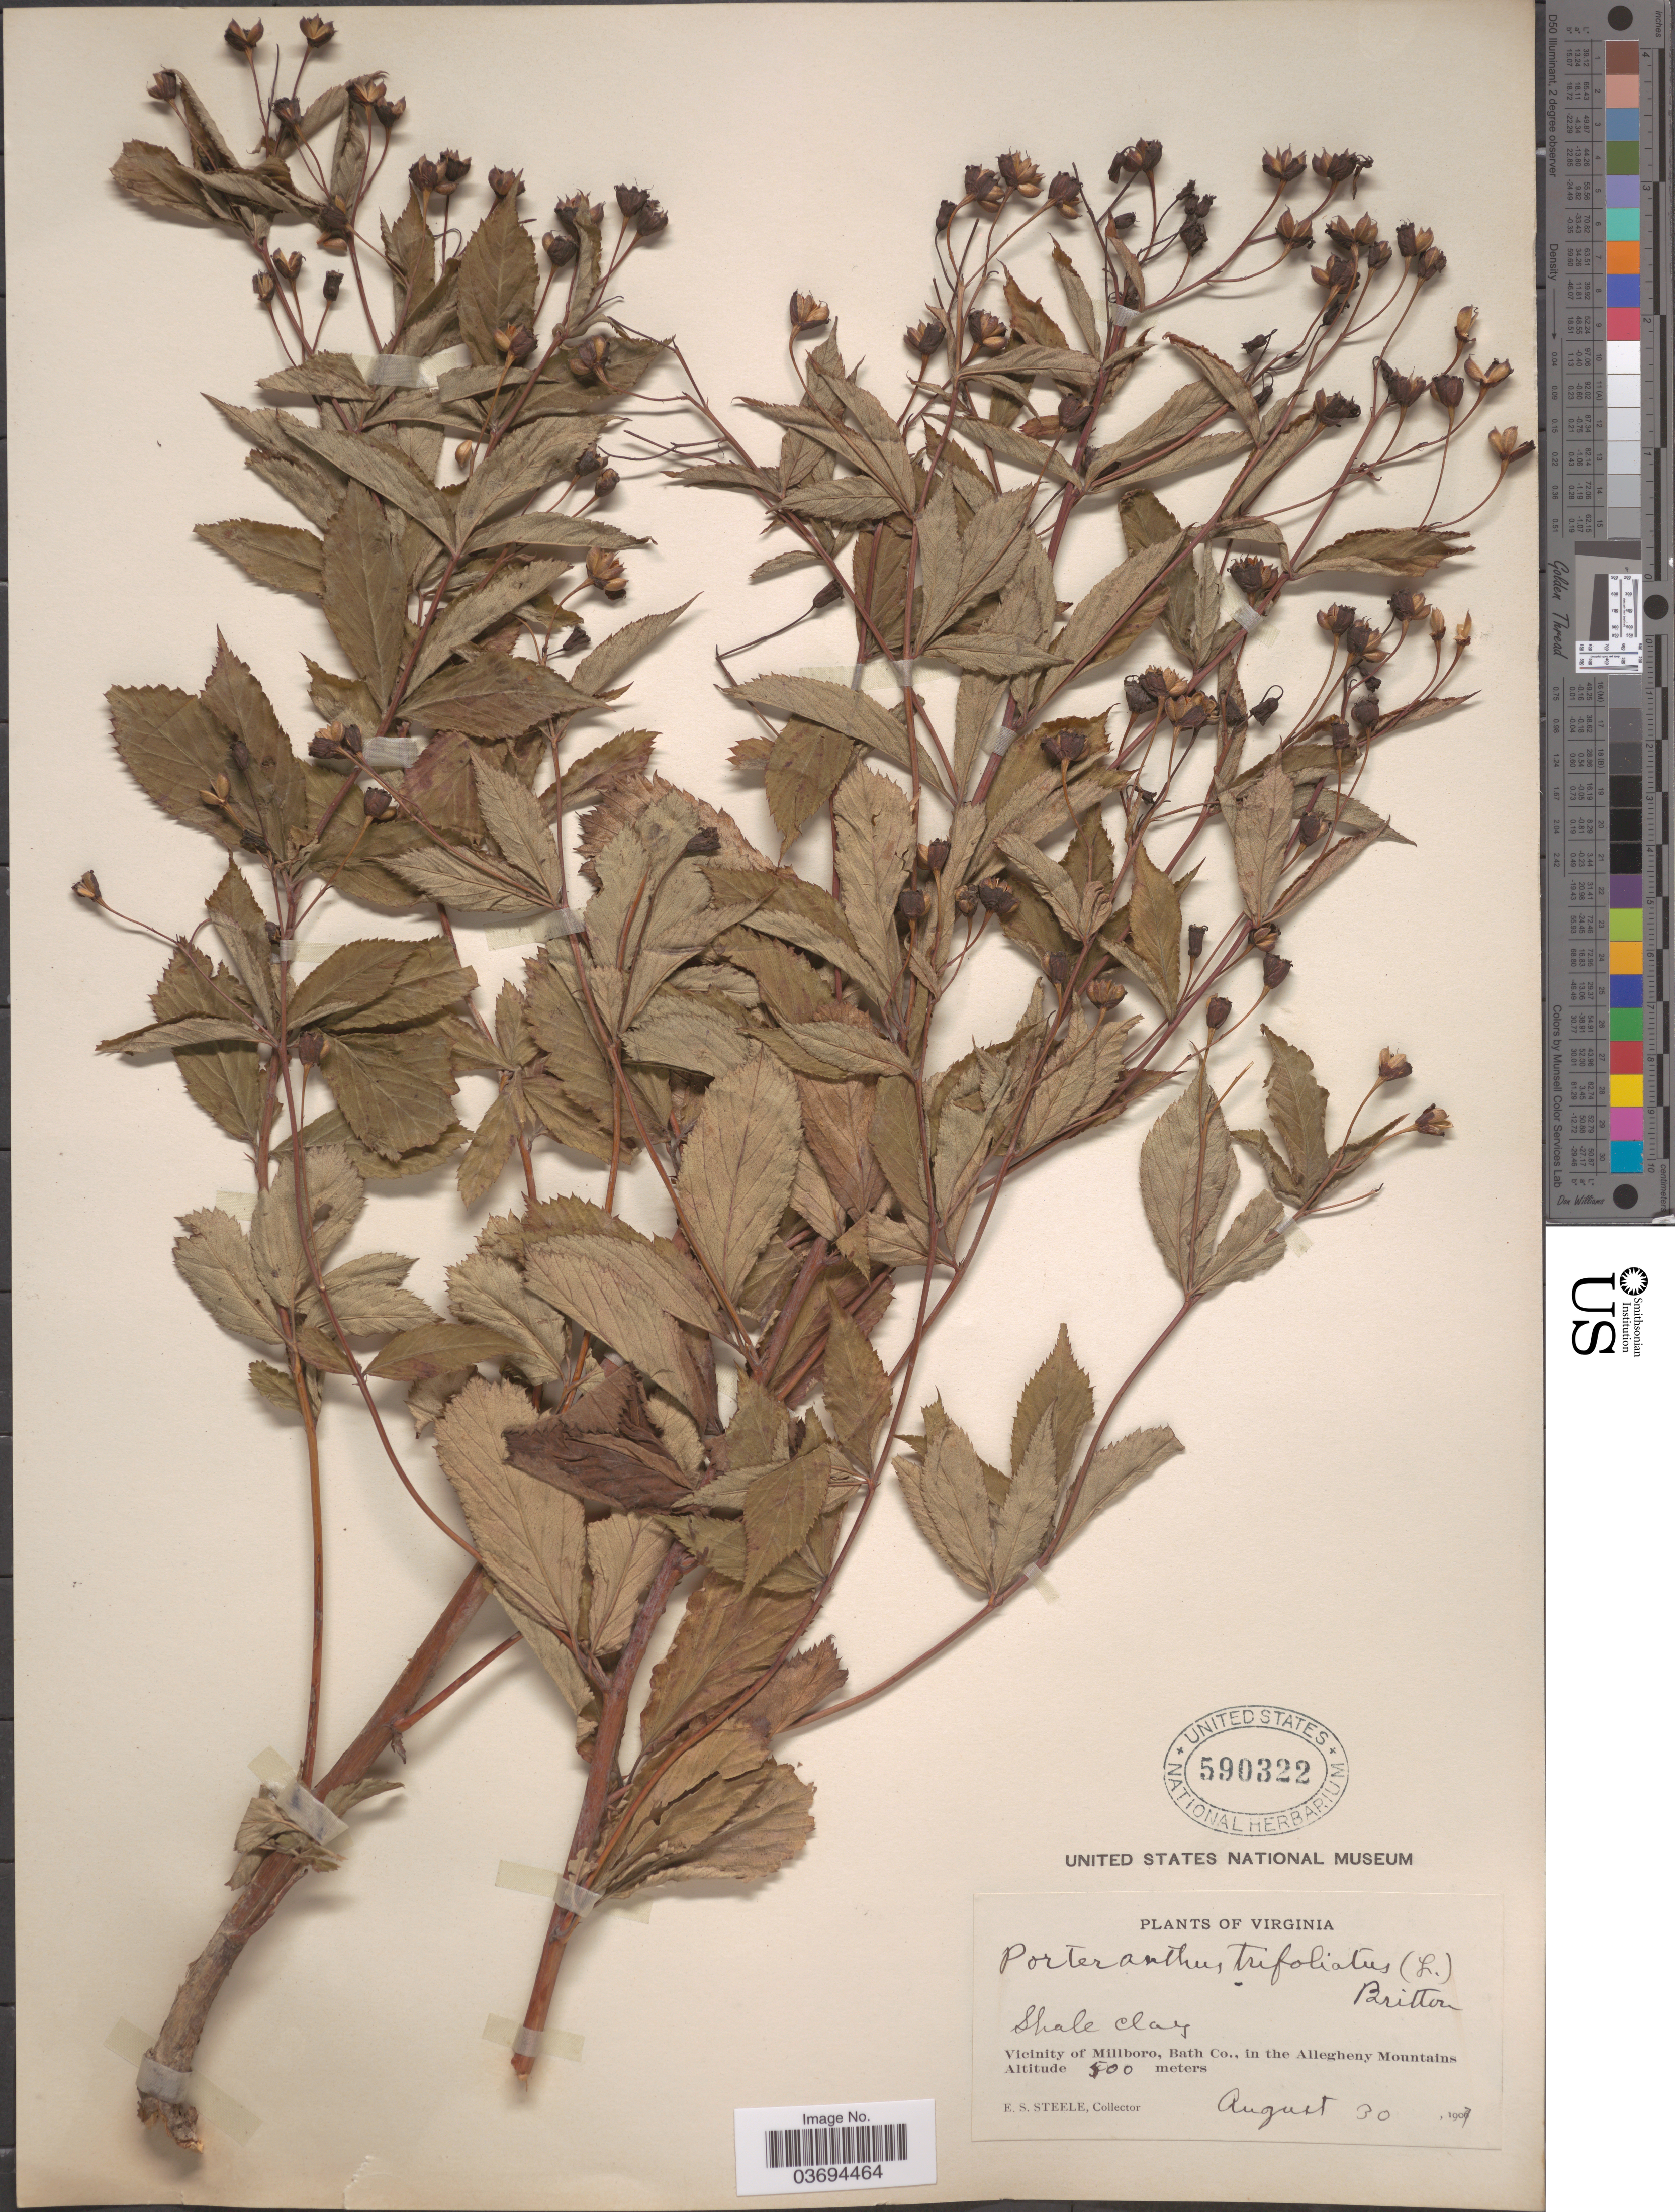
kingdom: Plantae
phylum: Tracheophyta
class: Magnoliopsida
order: Rosales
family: Rosaceae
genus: Gillenia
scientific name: Gillenia trifoliata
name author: (L.) Moench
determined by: Strong, Mark T., (BOT), Smithsonian Institution - National Museum of Natural History (UNITED STATES)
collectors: E. Steele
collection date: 1907-08-30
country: United States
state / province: Virginia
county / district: Bath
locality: Vicinity of Millboro, Bath Co., in the Allegheny Mountains.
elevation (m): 500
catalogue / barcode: US 590322